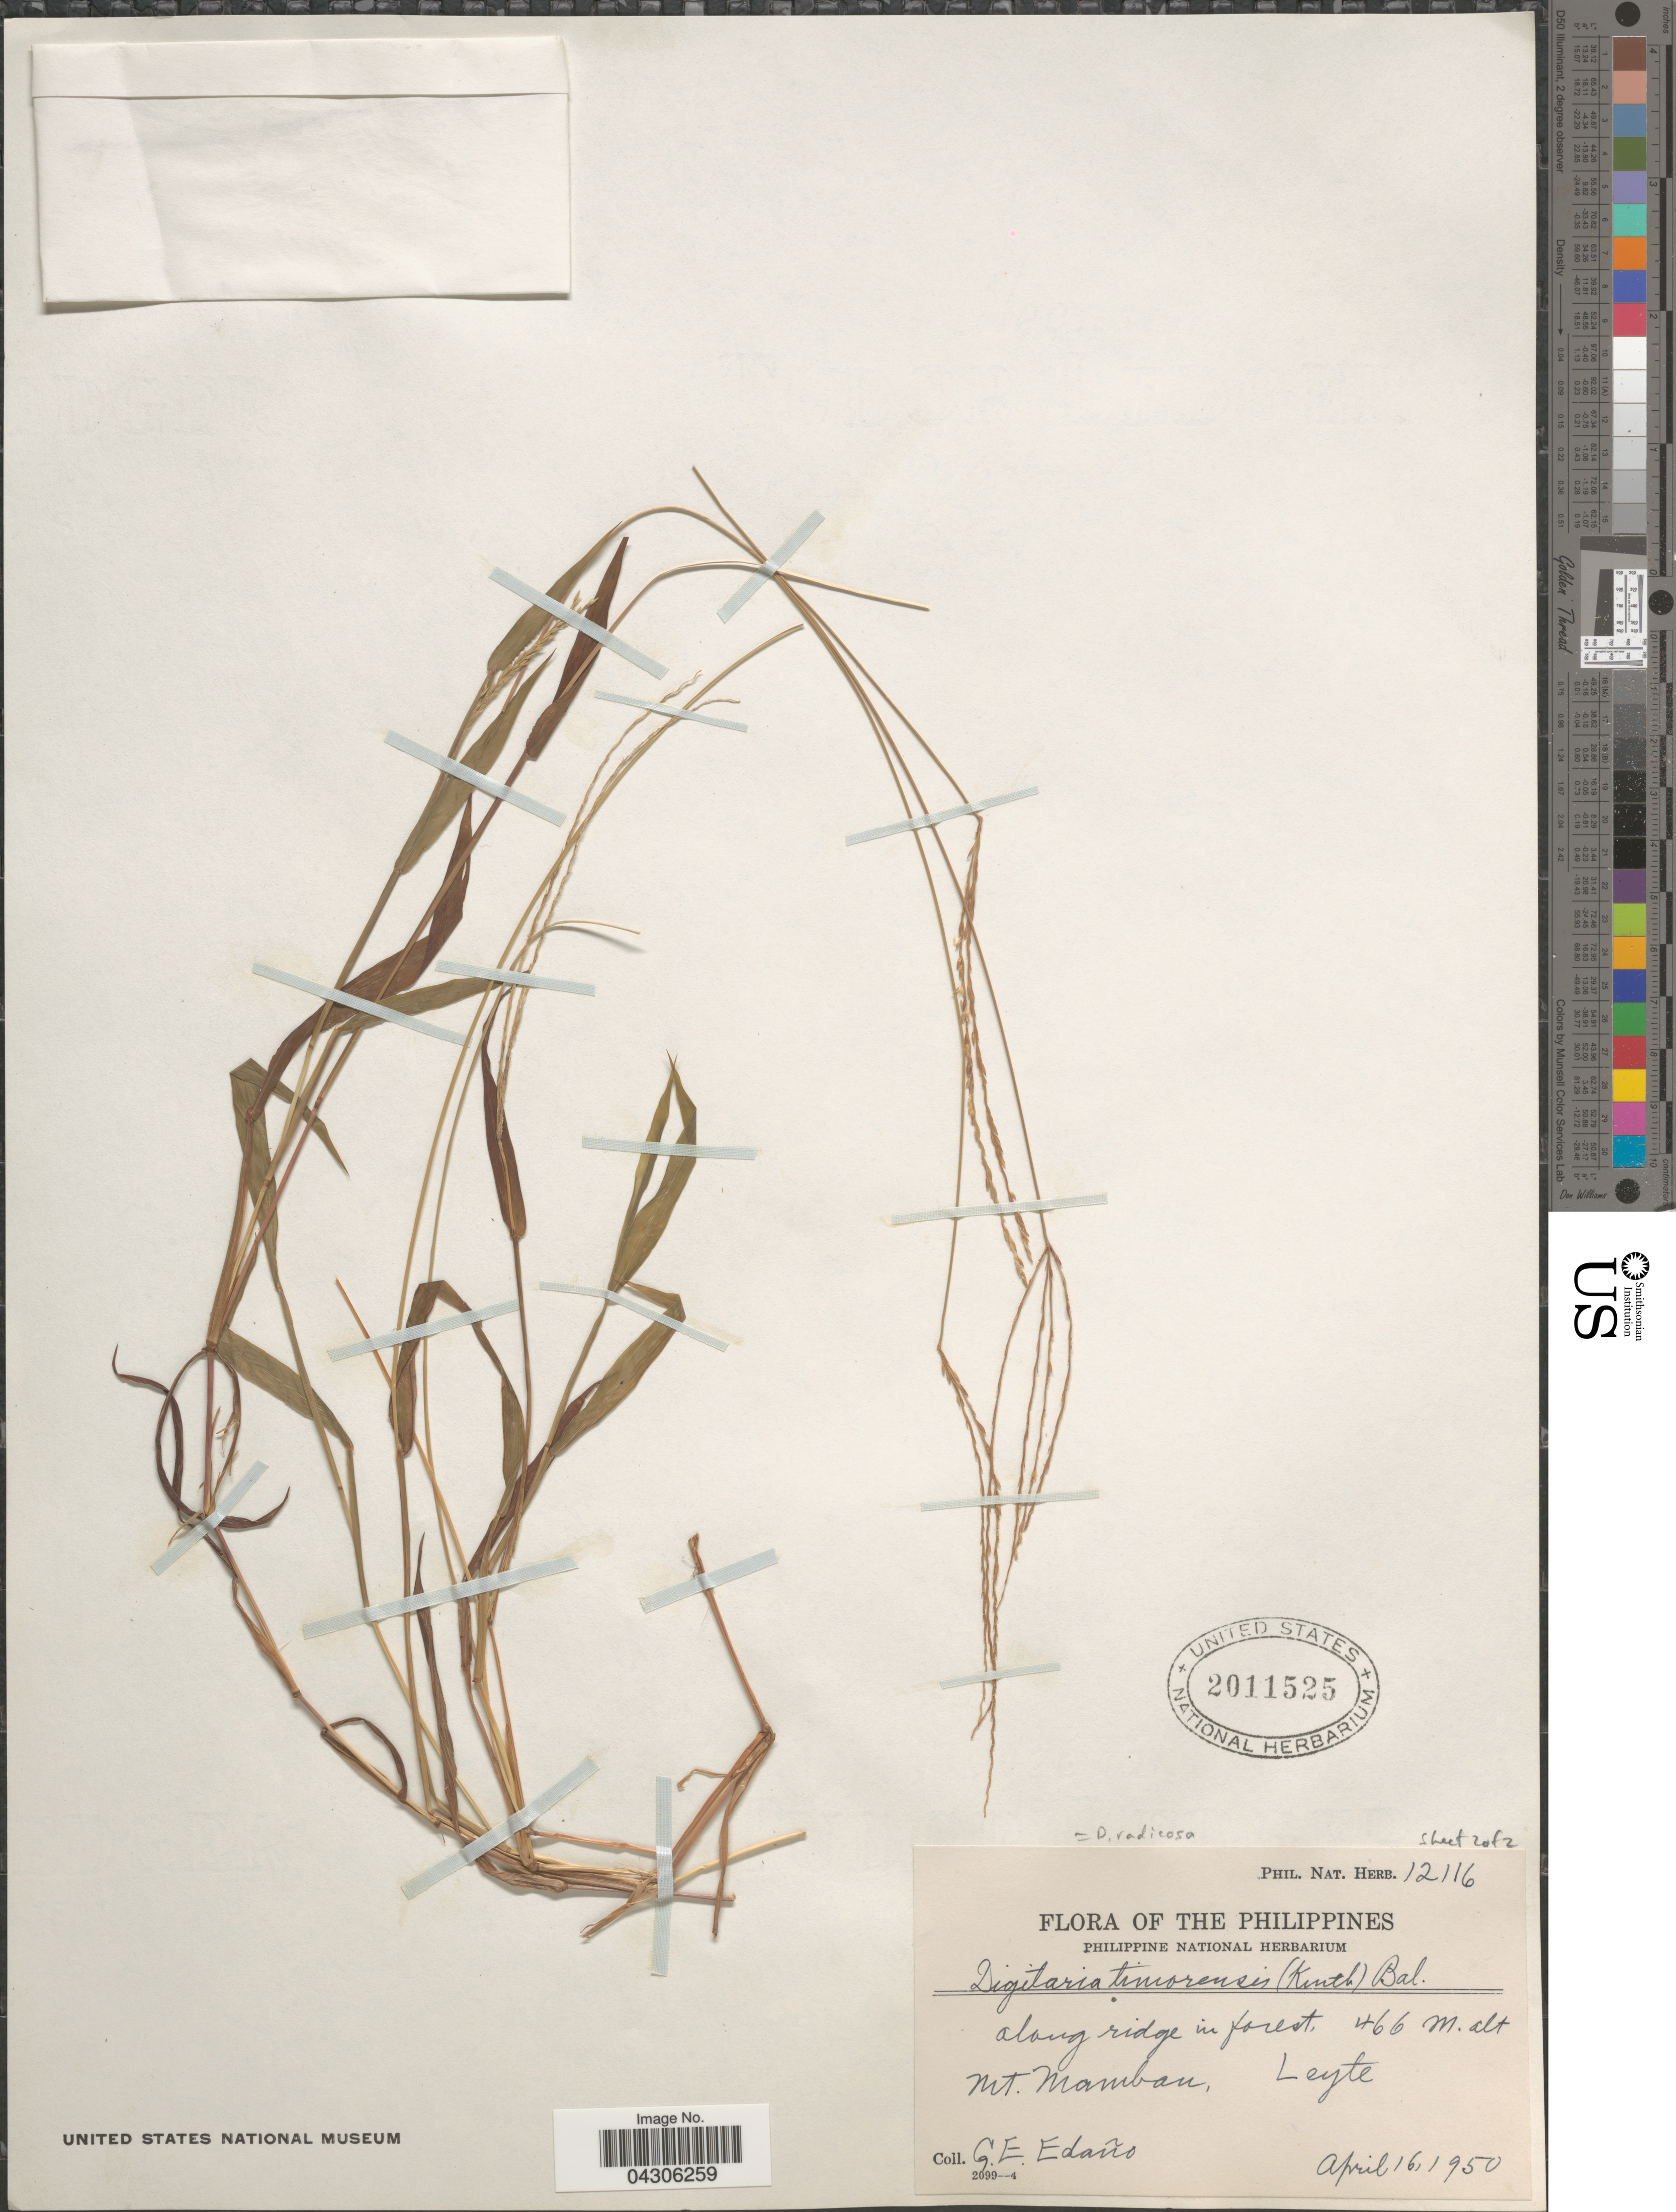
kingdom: Plantae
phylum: Tracheophyta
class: Liliopsida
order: Poales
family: Poaceae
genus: Digitaria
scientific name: Digitaria radicosa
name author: (J. Presl) Miq.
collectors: G. E. Edaño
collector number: Phil. Nat. Herb. 12116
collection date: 1950-04-16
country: Philippines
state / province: Eastern Visayas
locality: Along ridge in forest. Mt. Mamban, Leyte.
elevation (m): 466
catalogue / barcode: US 2011525